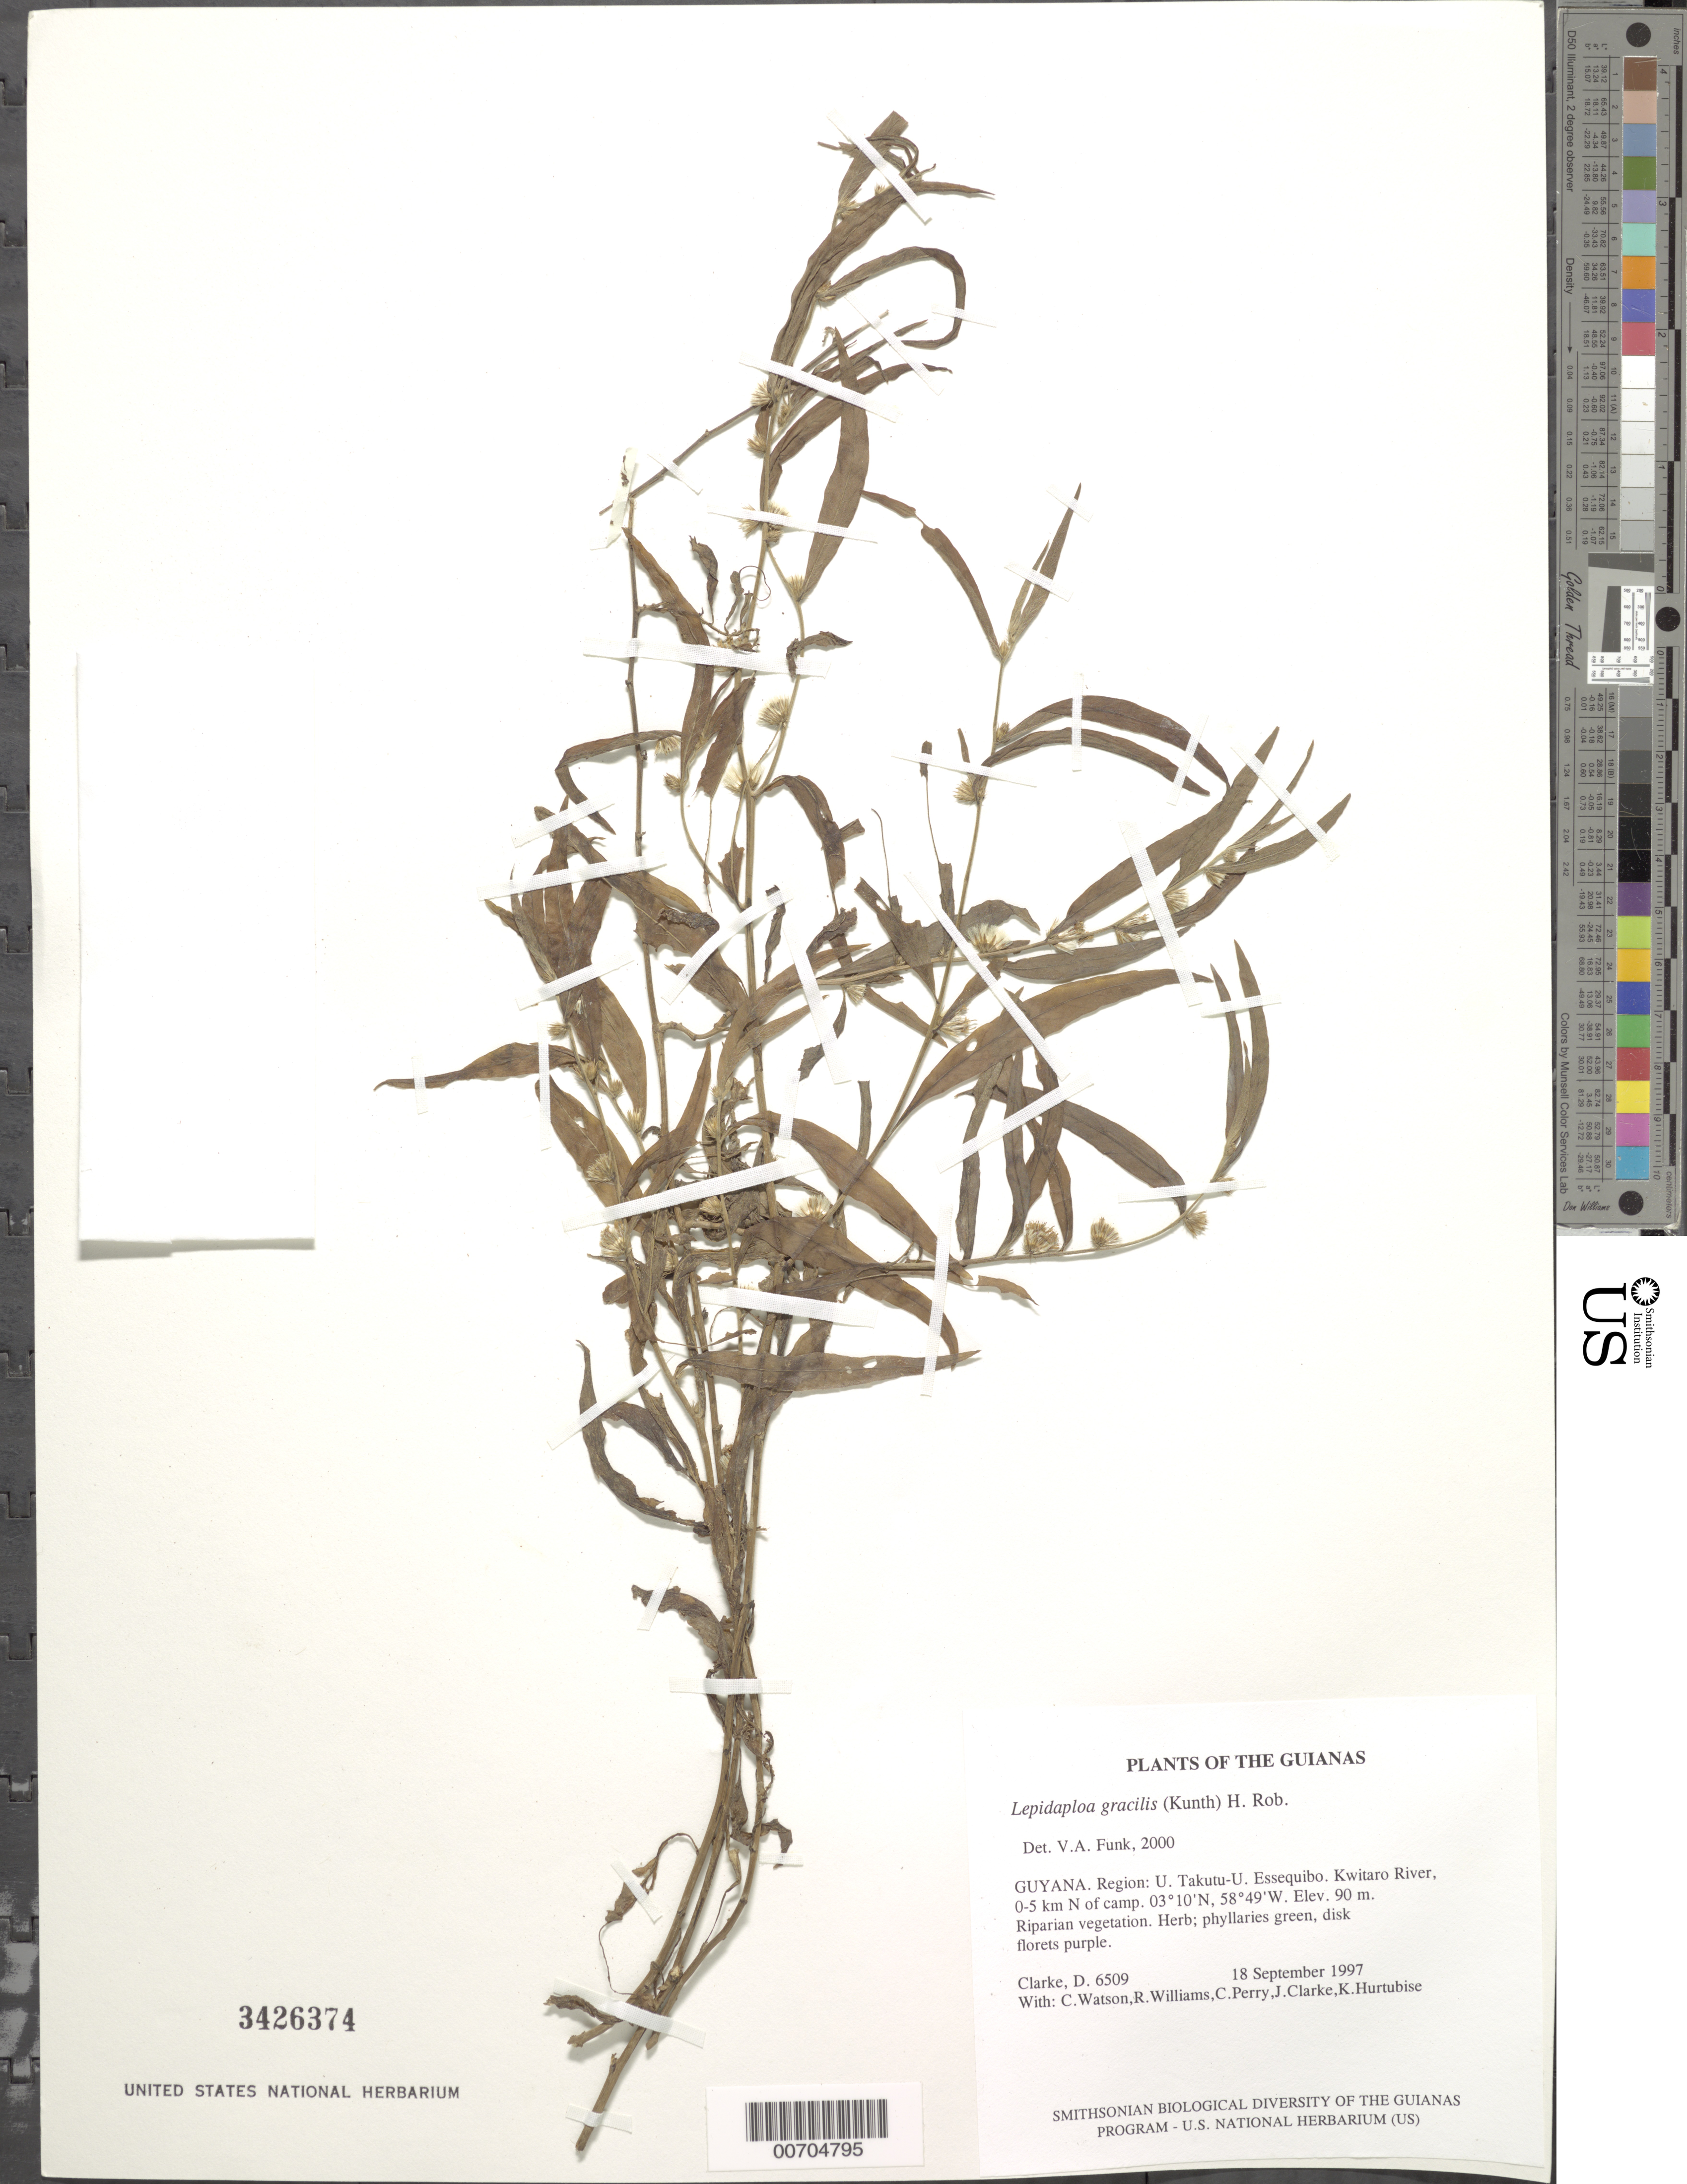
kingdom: Plantae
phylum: Tracheophyta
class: Magnoliopsida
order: Asterales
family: Asteraceae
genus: Lepidaploa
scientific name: Lepidaploa gracilis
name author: (Kunth) H. Rob.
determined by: Funk, Vicki A., (BOT), Smithsonian Institution - National Museum of Natural History (UNITED STATES)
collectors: H. D. Clarke, C. Watson, R. Williams, C. Perry, J. Clarke & K. Hurtubise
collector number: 6509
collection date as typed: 18 September 1997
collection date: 1997-09-18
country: Guyana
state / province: U. Takutu-U. Essequibo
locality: Kwitaro River, 0-5 km N of camp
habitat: Riparian vegetation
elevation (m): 90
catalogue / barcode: US 3426374